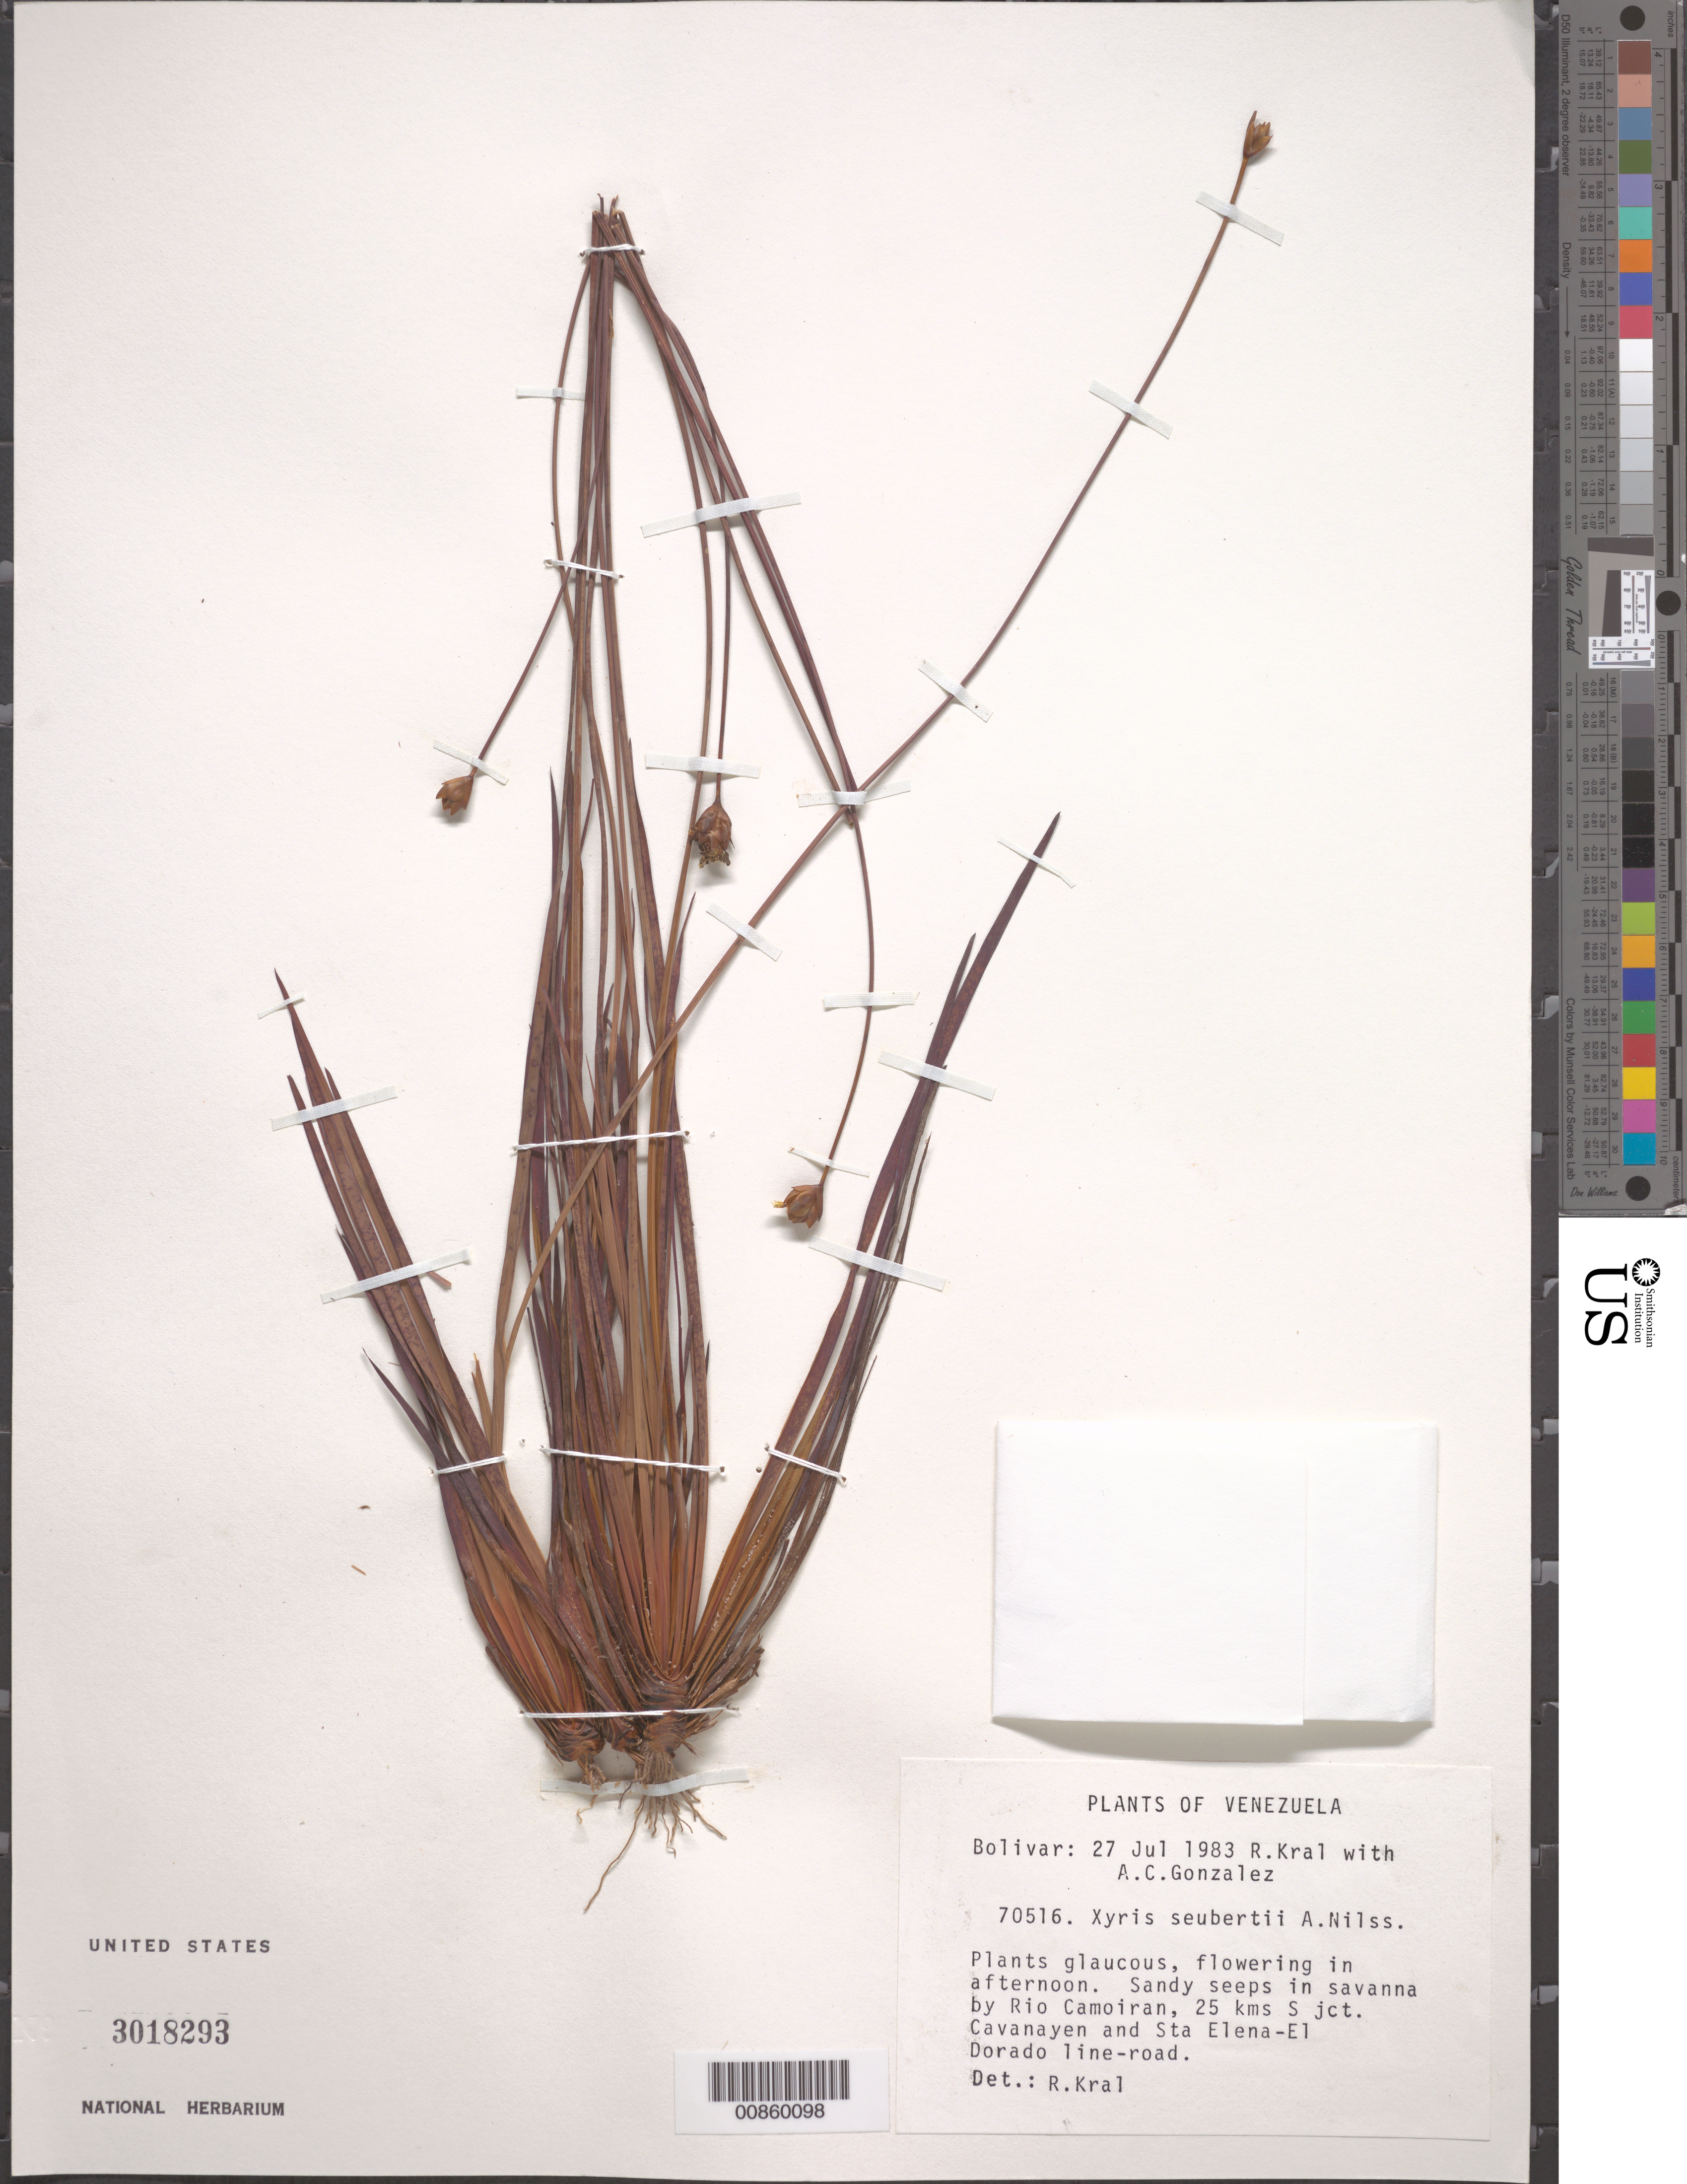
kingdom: Plantae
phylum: Tracheophyta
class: Liliopsida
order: Poales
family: Xyridaceae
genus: Xyris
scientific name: Xyris seubertii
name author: L.A. Nilsson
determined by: Kral, Robert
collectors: R. Kral & A. C. González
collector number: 70516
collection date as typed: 27-Jul-83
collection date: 1983-07-27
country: Venezuela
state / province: Bolívar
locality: Río Camoiran, 25 km S of junction of Kavanayén and Sta. Elena-El Dorado highway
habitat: Sandy seeps in savanna.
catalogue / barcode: US 3018293